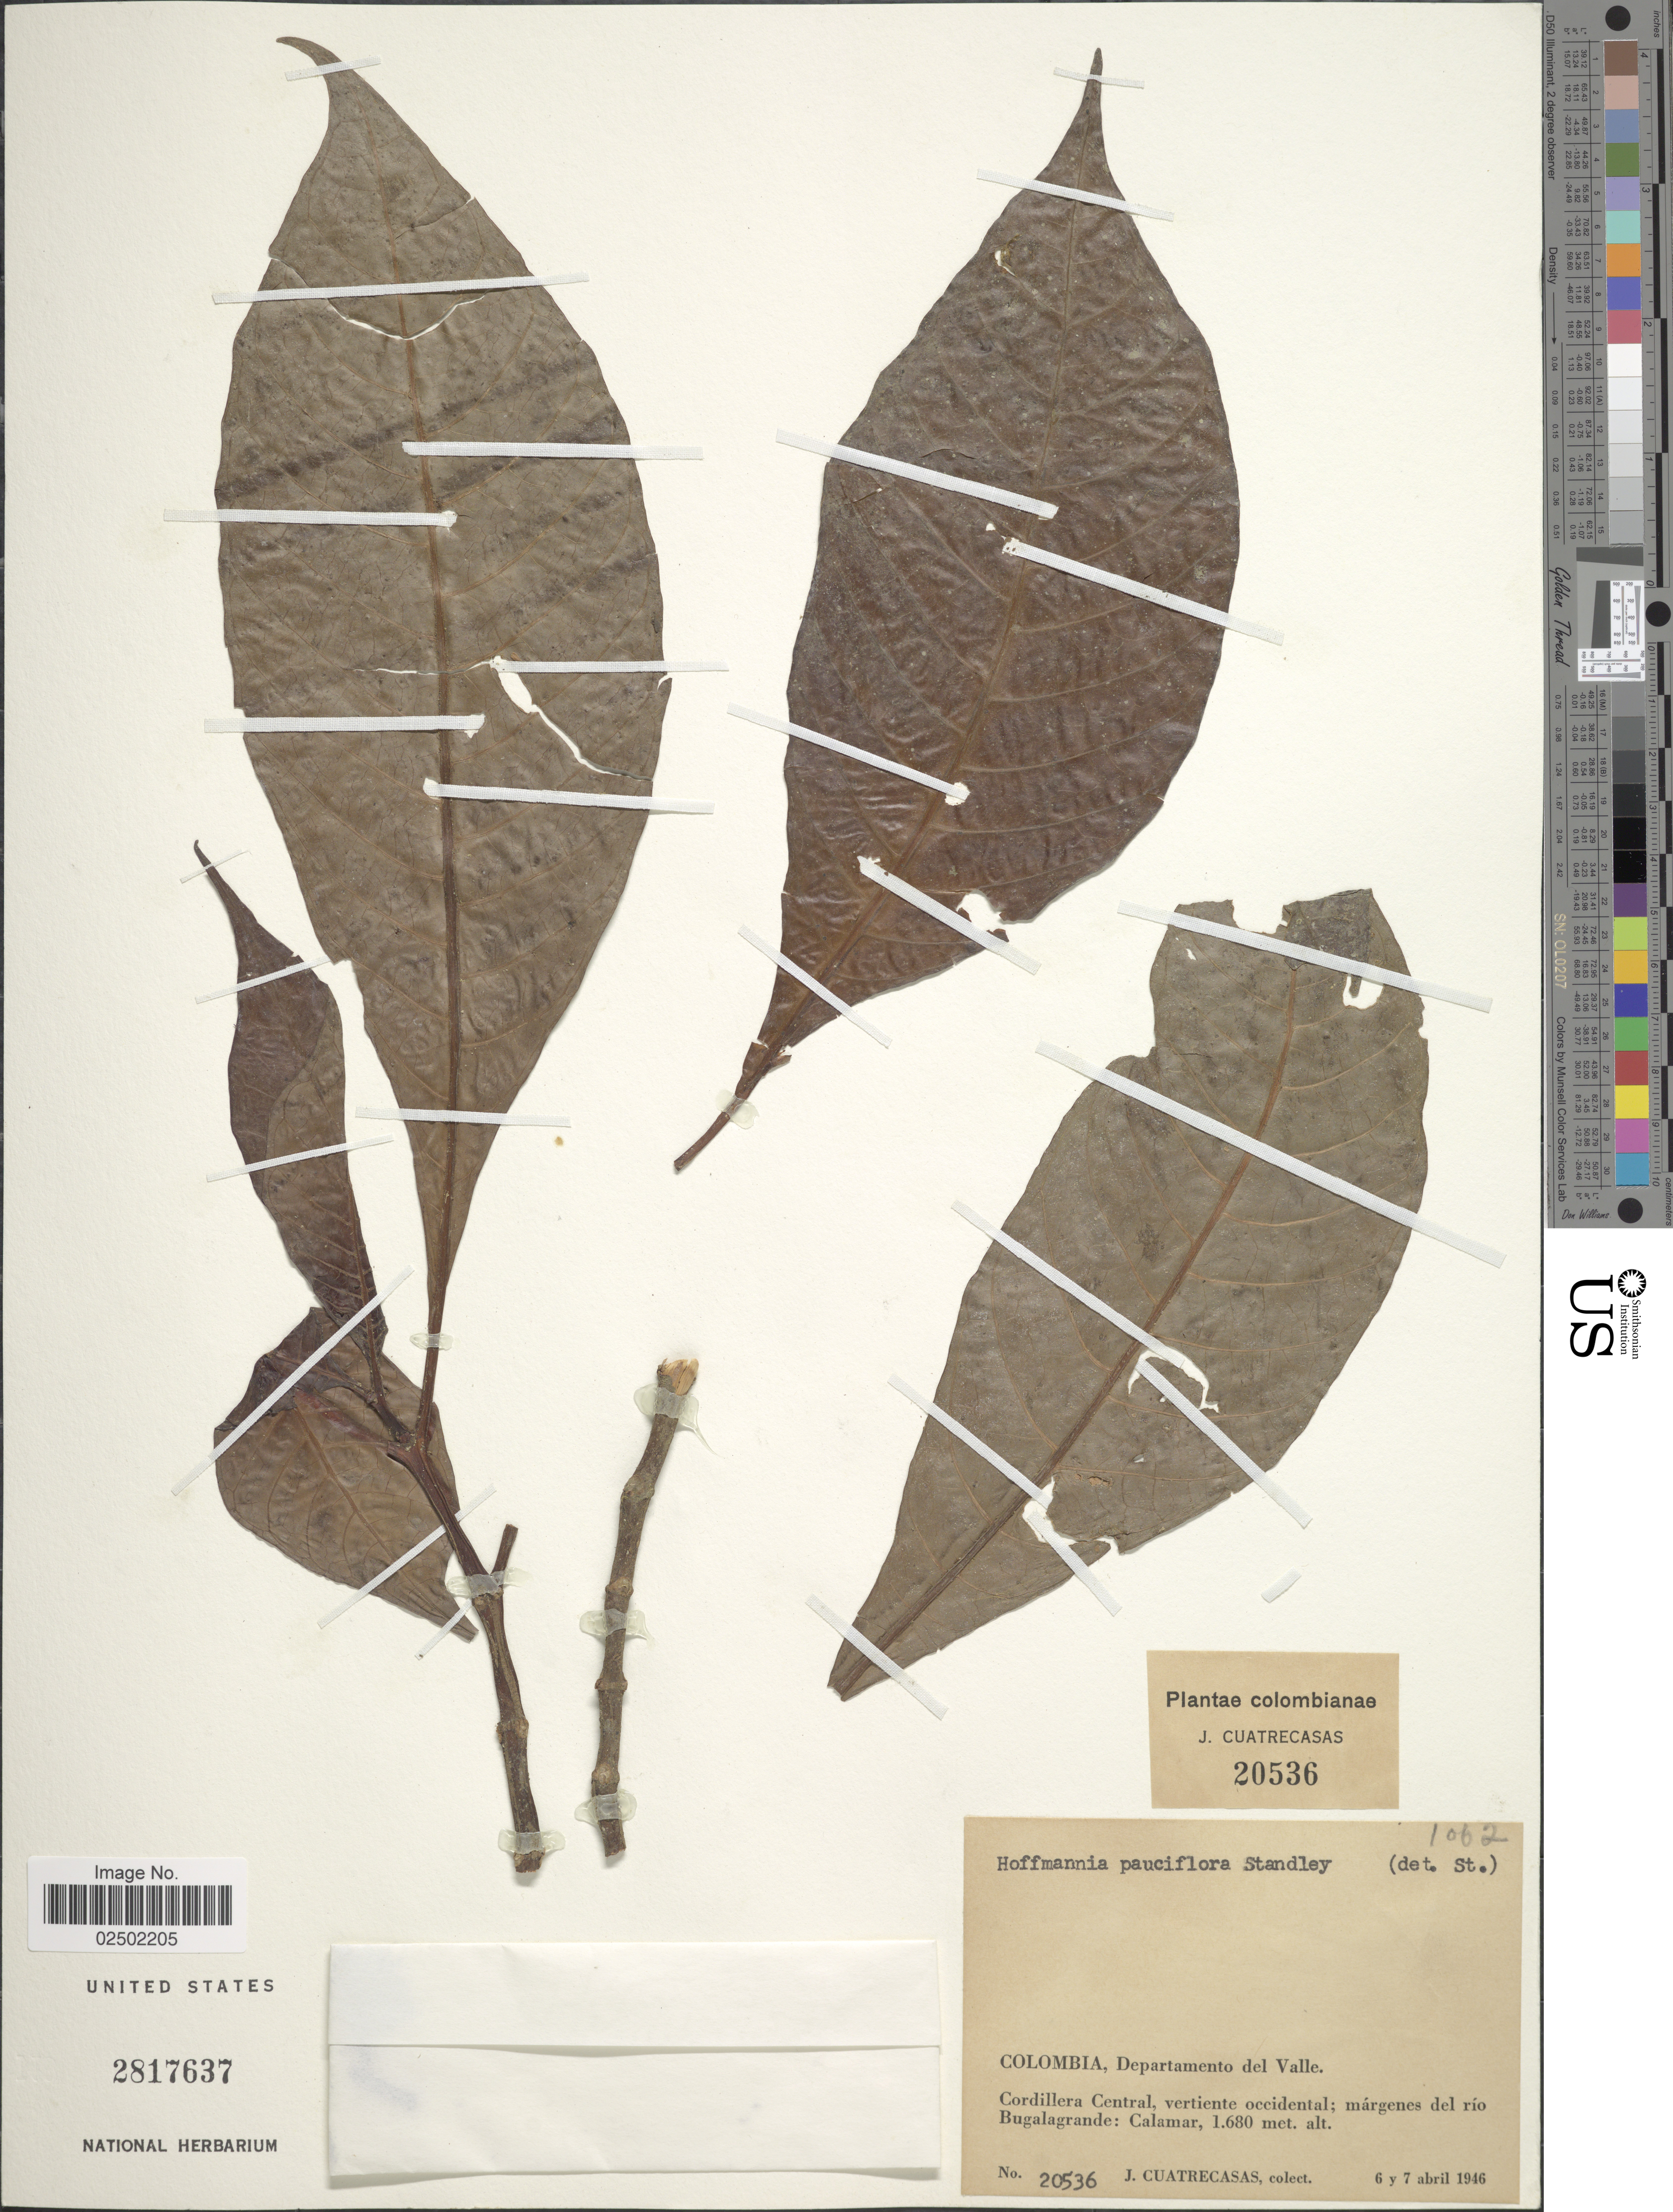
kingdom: Plantae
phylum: Tracheophyta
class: Magnoliopsida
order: Gentianales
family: Rubiaceae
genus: Hoffmannia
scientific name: Hoffmannia pauciflora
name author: Standl.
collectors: J. Cuatrecasas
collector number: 20536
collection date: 1946-04-06/1946-04-07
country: Colombia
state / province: Valle del Cauca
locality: Colombia, Departmento del Valle, Cordillera Central, vertiente occidental, margenes del rio Bugalagrande: Calamar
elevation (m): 1680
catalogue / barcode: US 2817637